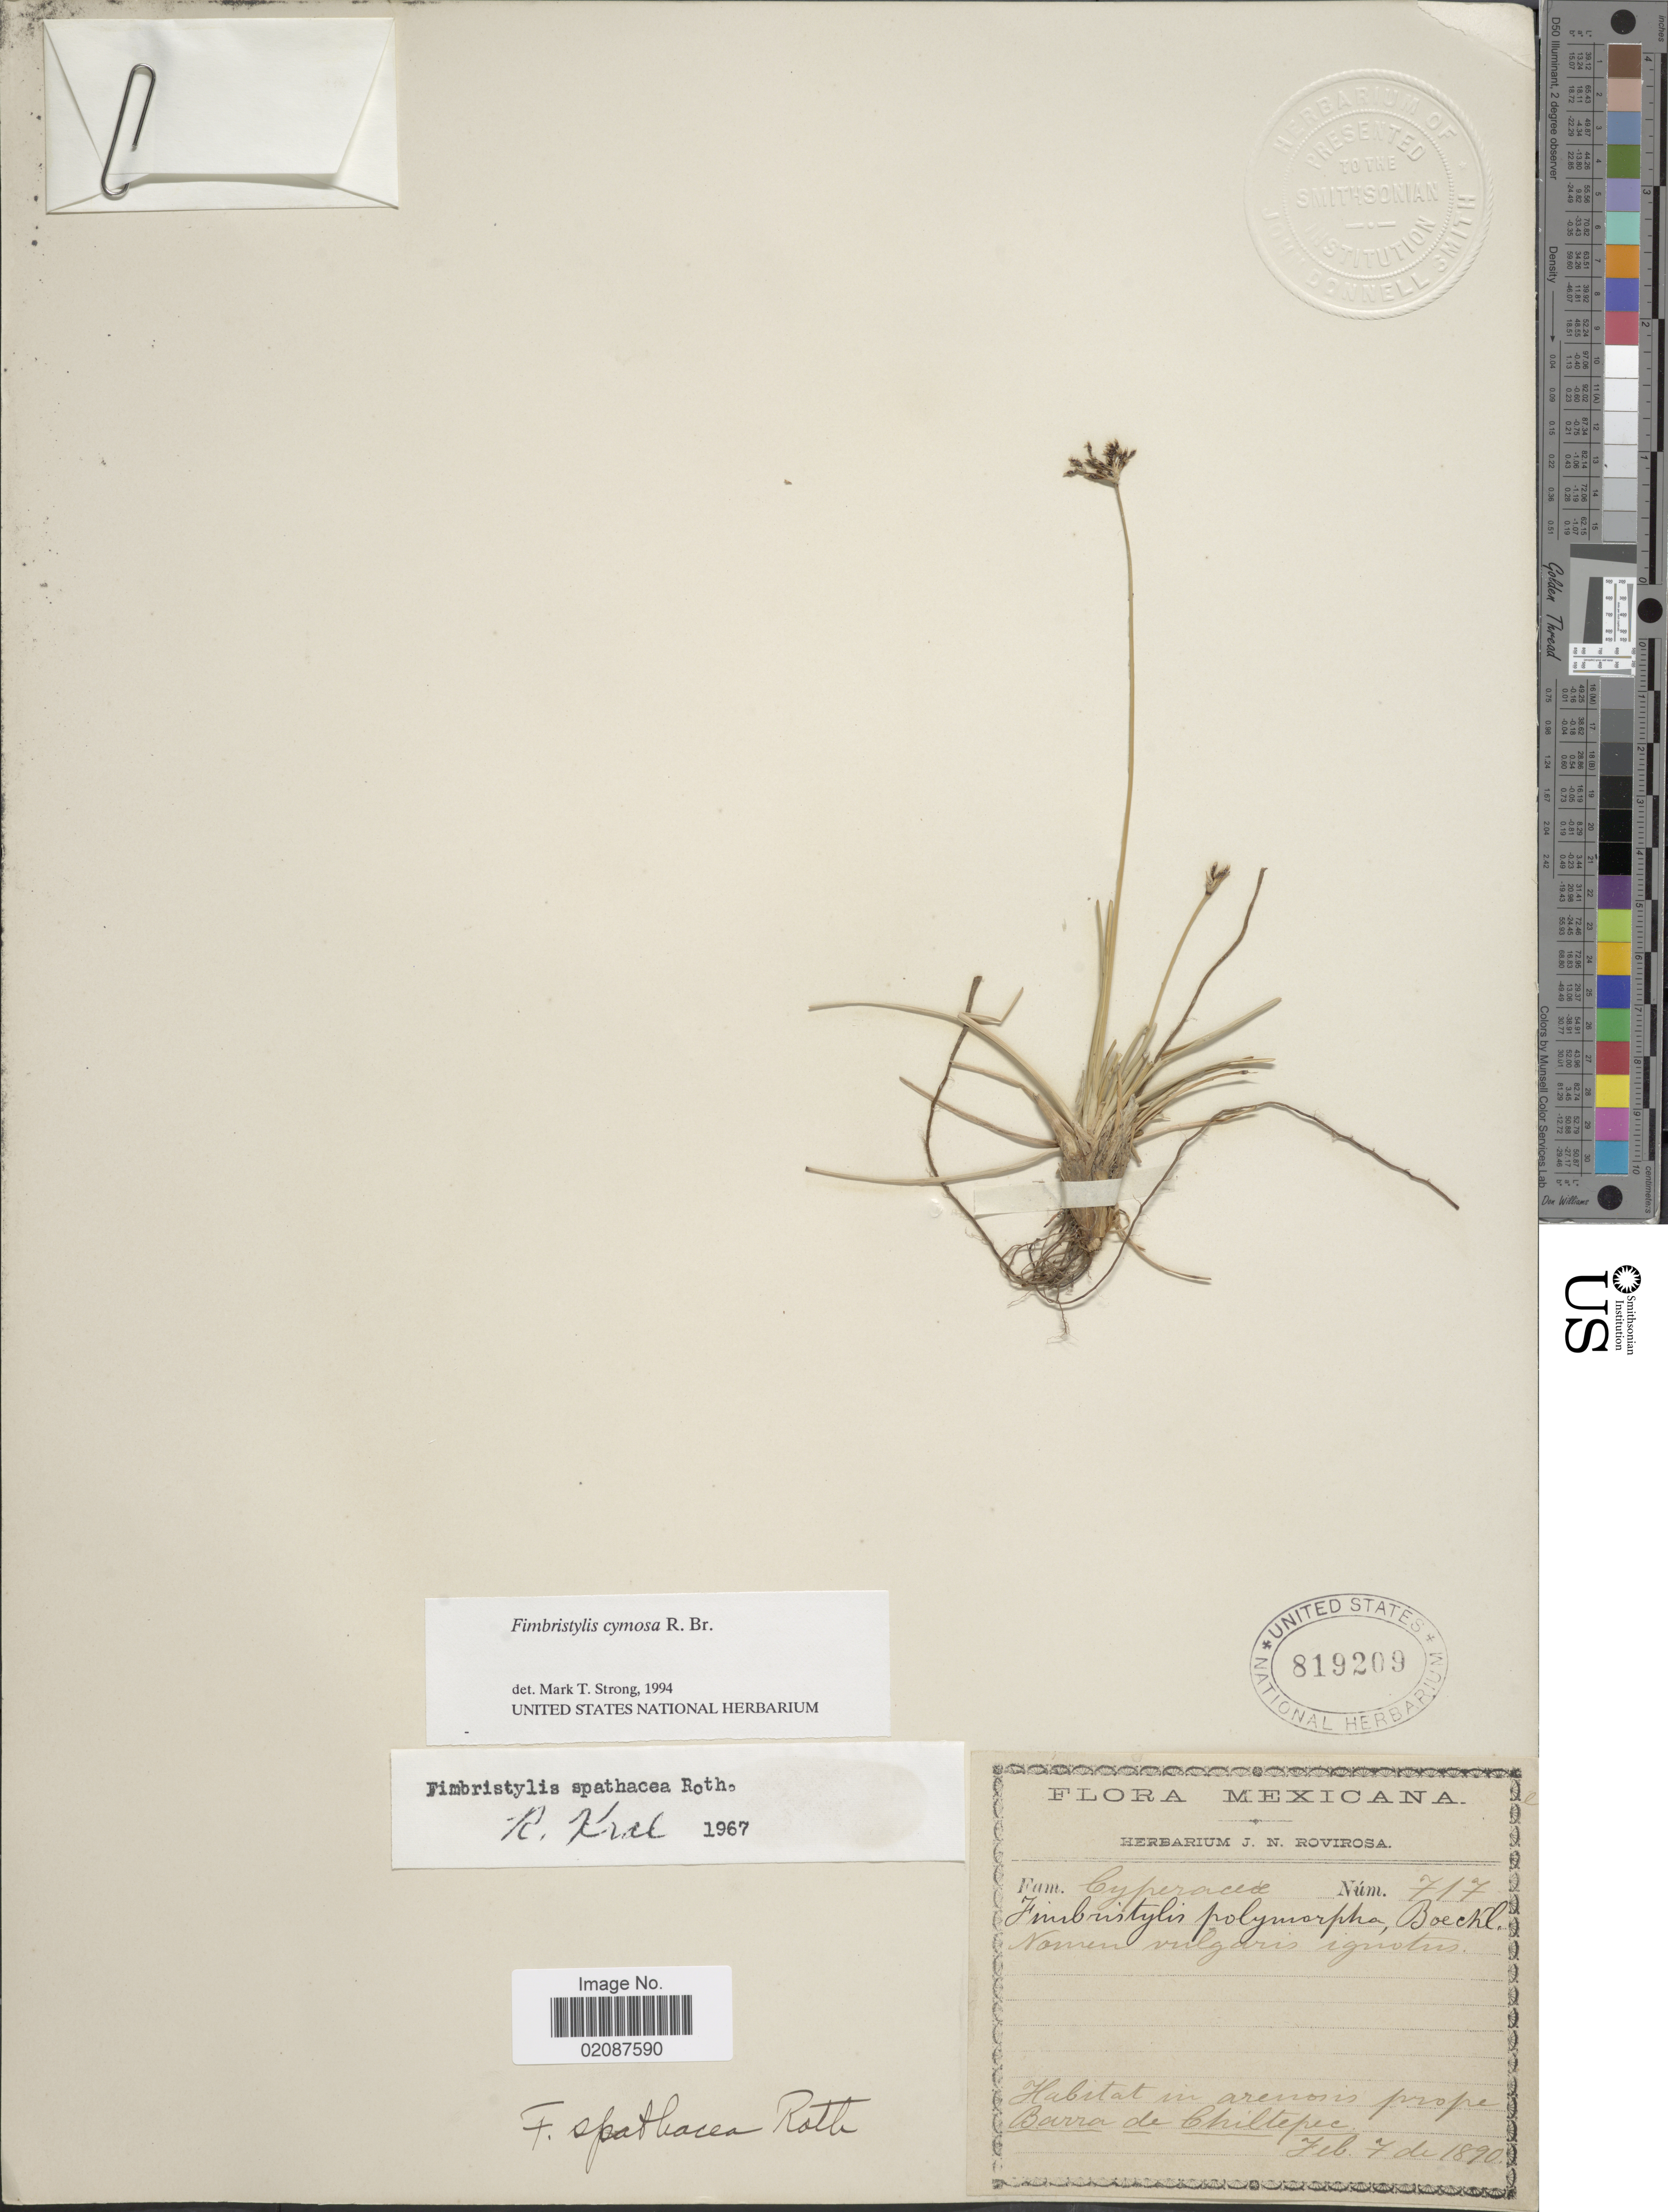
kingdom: Plantae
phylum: Tracheophyta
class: Liliopsida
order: Poales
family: Cyperaceae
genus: Fimbristylis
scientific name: Fimbristylis cymosa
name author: R. Br.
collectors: ex herb. J. N. Rovirosa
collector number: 717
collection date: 1890-02-07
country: Mexico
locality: In arenosis prope Barra de Chiltepec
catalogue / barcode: US 819209